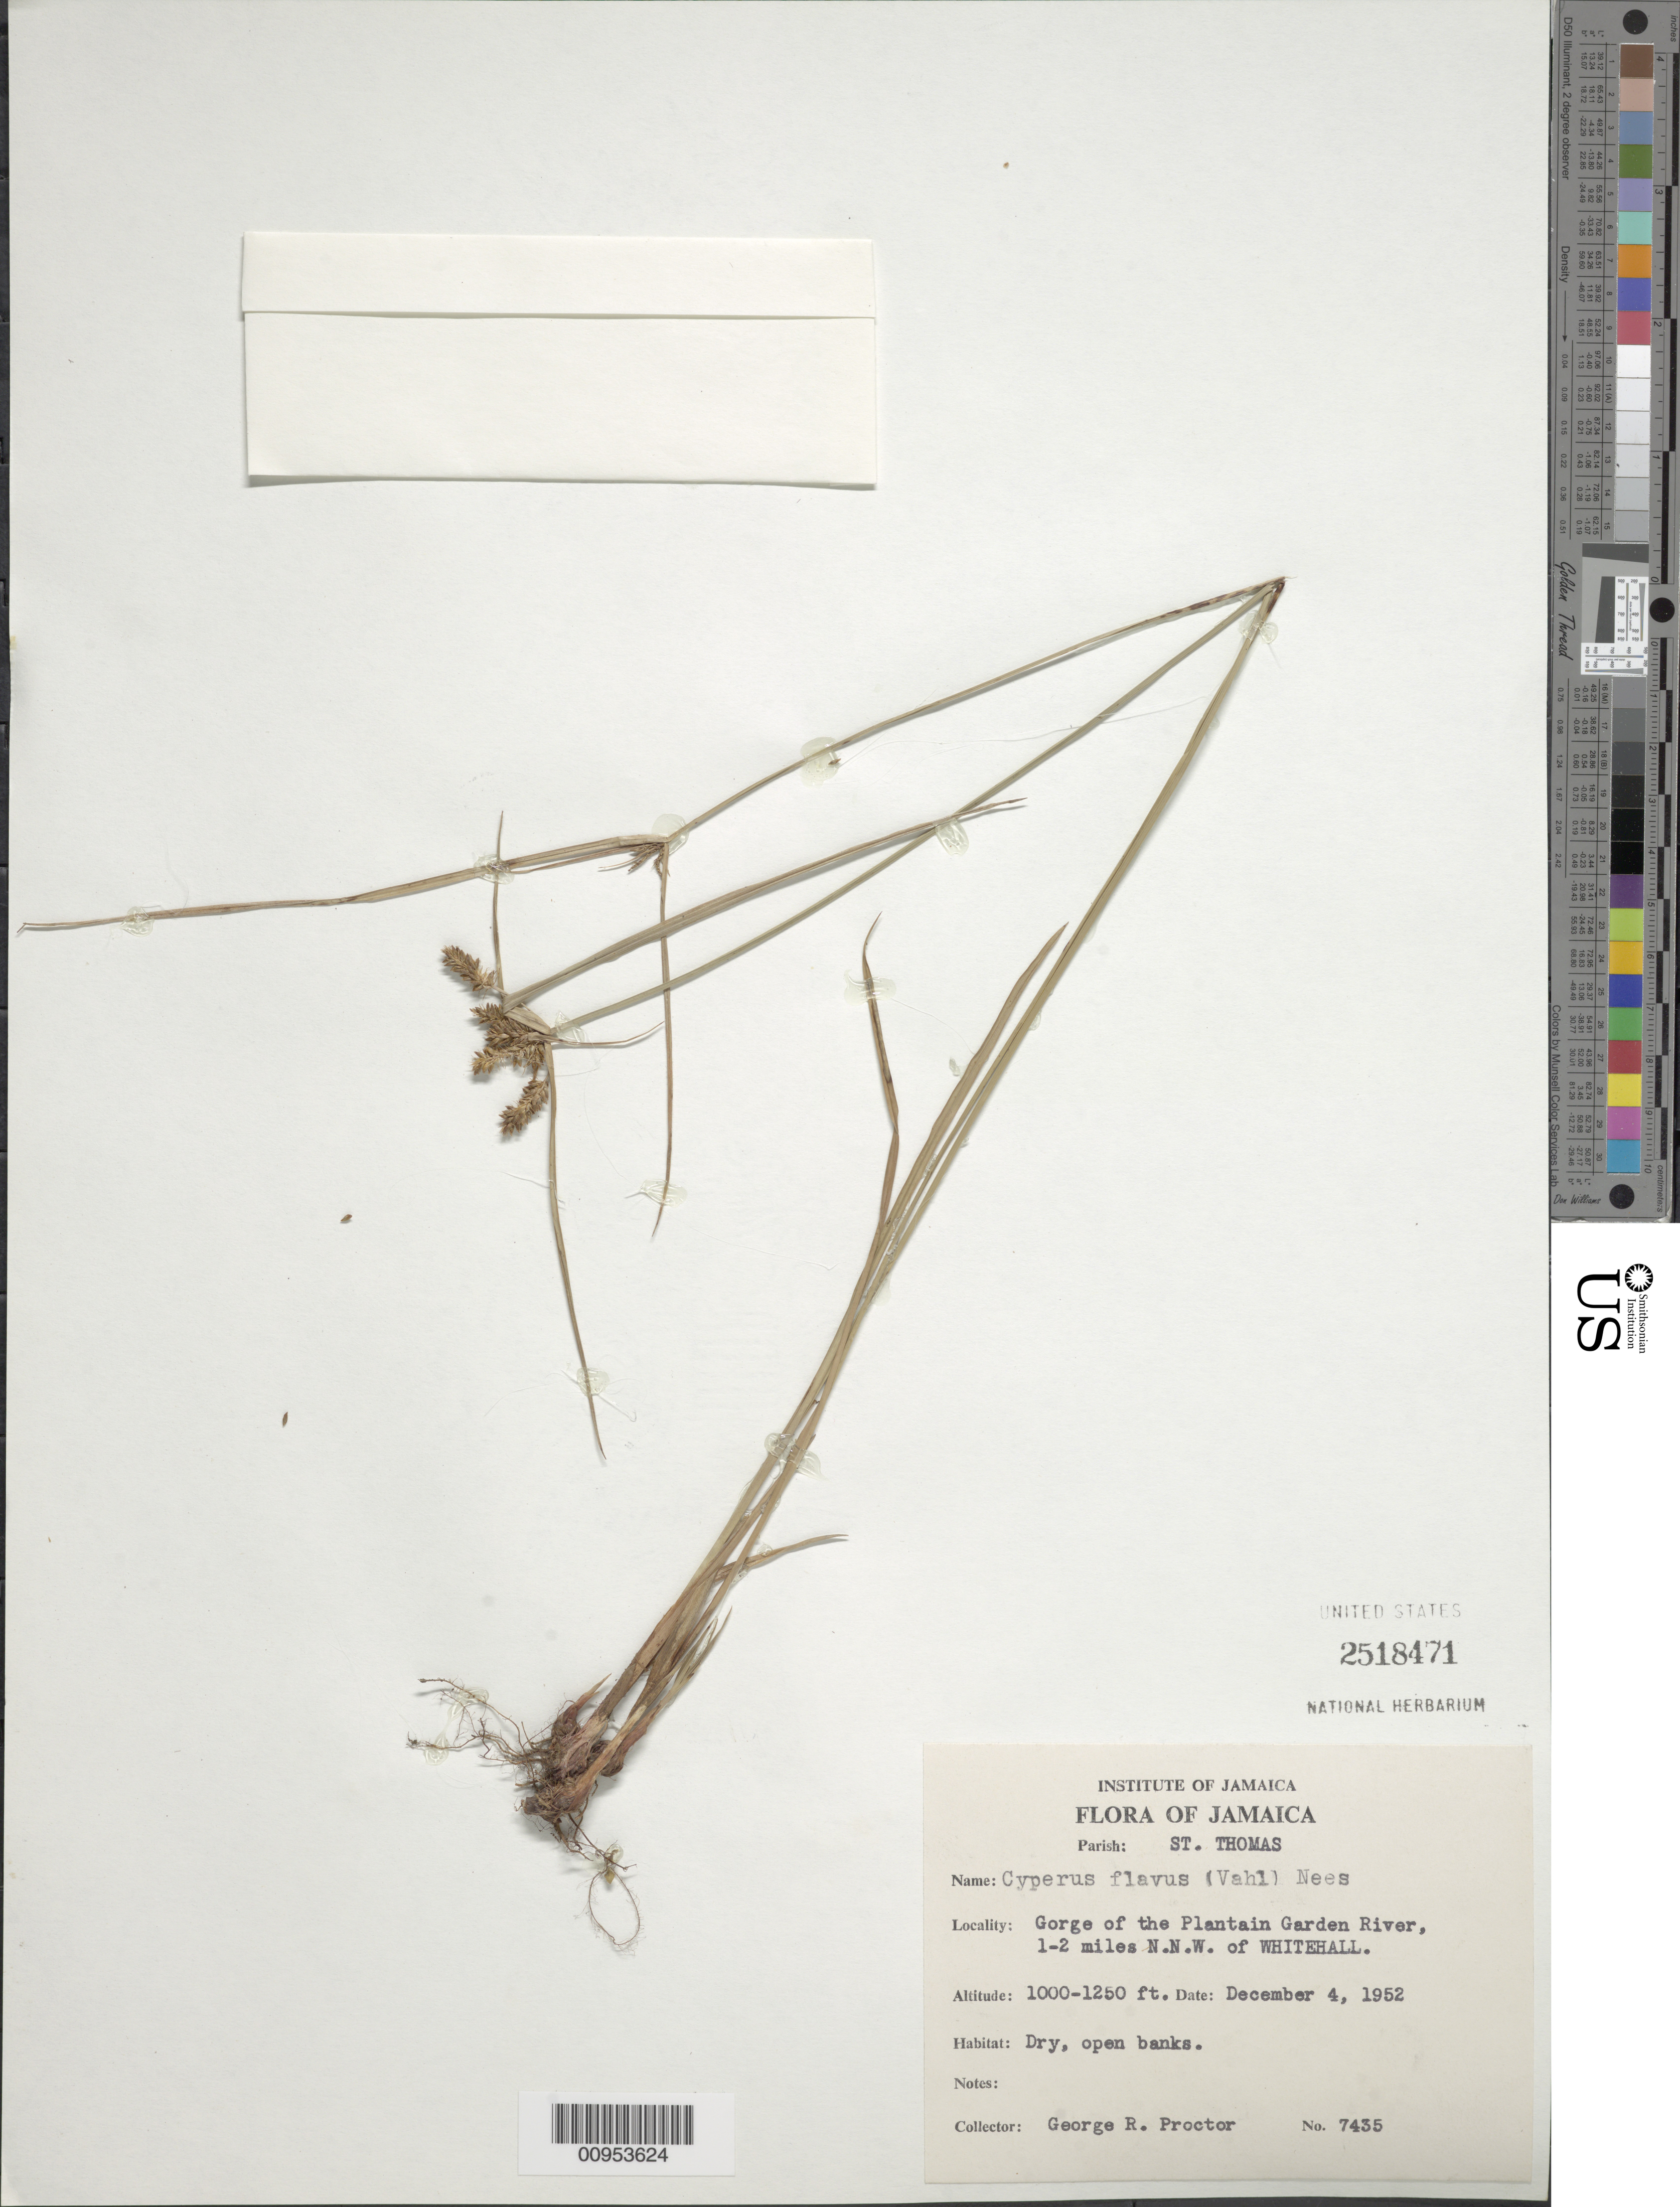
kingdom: Plantae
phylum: Tracheophyta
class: Liliopsida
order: Poales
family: Cyperaceae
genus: Cyperus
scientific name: Cyperus aggregatus var. aggregatus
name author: (Willd.) Endl.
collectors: G. R. Proctor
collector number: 7435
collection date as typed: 04 Dec 1952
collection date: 1952-12-04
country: Jamaica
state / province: Saint Thomas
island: Jamaica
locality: Gorge of the Plantain Garden River, 1-2 miles NNW of Whitehall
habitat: Dry, open banks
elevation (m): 305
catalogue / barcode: US 2518471